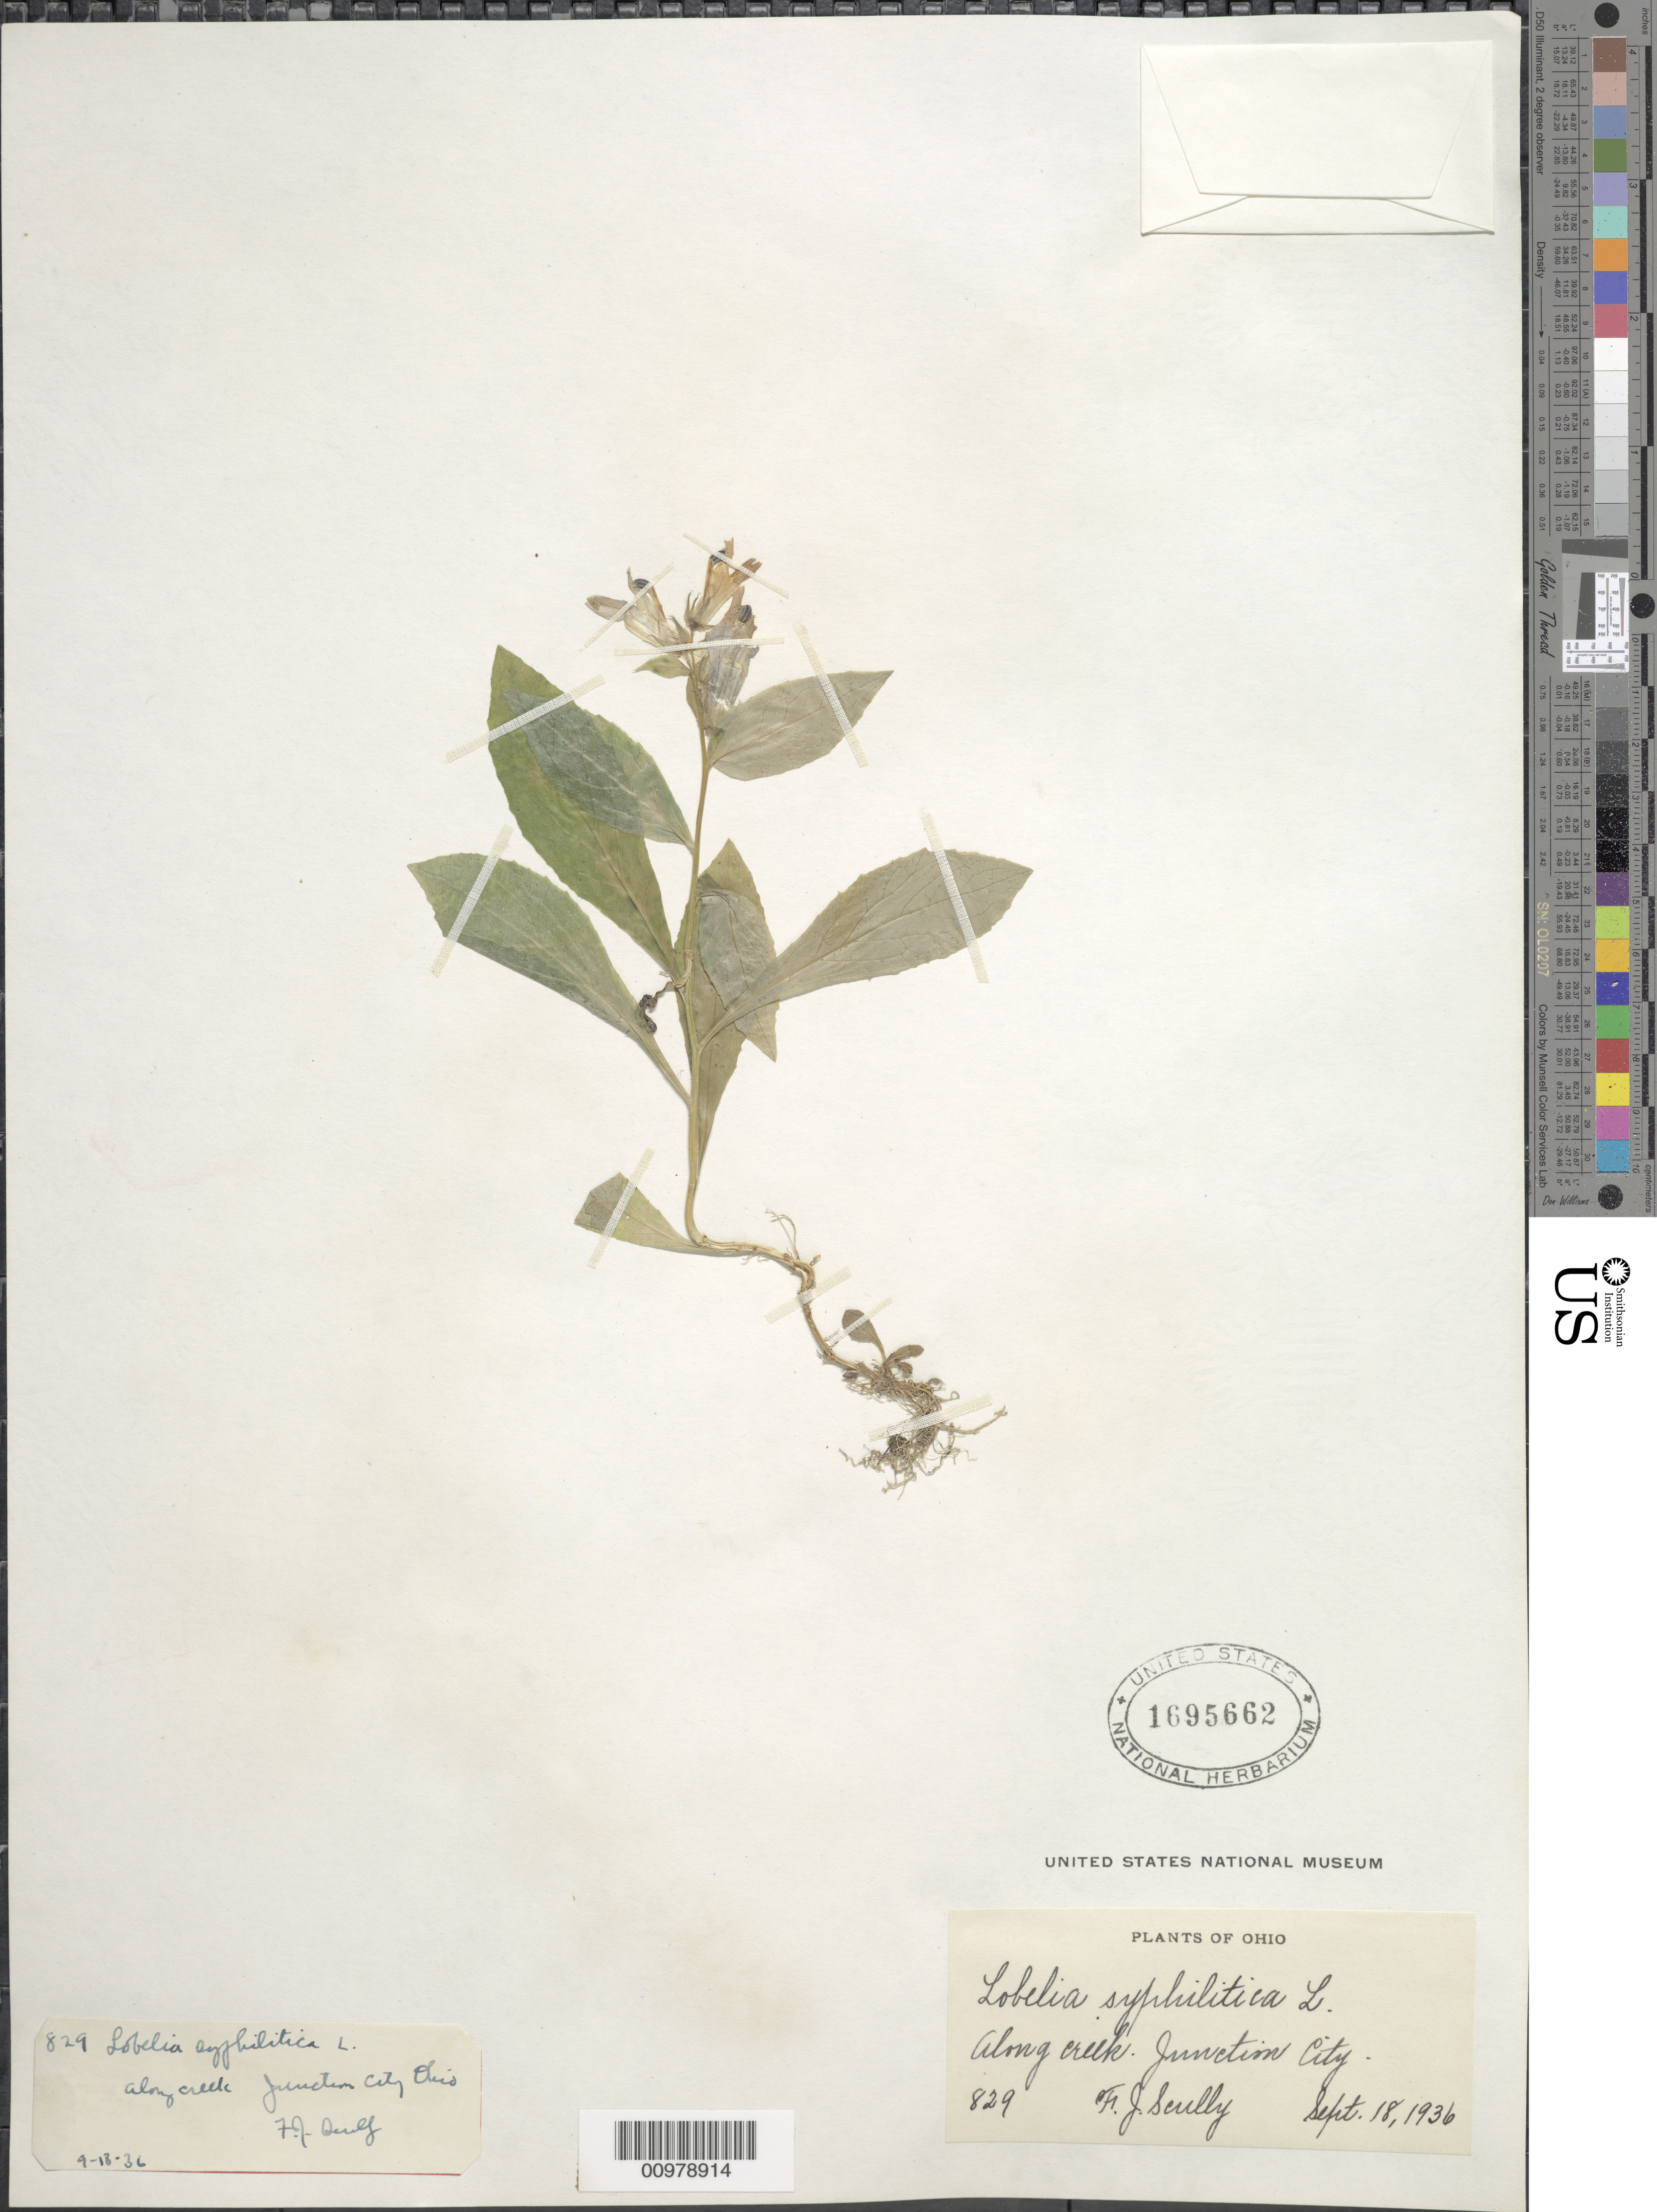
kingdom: Plantae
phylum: Tracheophyta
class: Magnoliopsida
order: Asterales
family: Campanulaceae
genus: Lobelia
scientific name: Lobelia siphilitica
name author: L.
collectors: F. J. Scully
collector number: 829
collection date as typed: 18 Sep 1936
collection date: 1936-09-18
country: United States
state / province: Ohio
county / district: Perry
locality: Junction City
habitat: along creek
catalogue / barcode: US 1695662